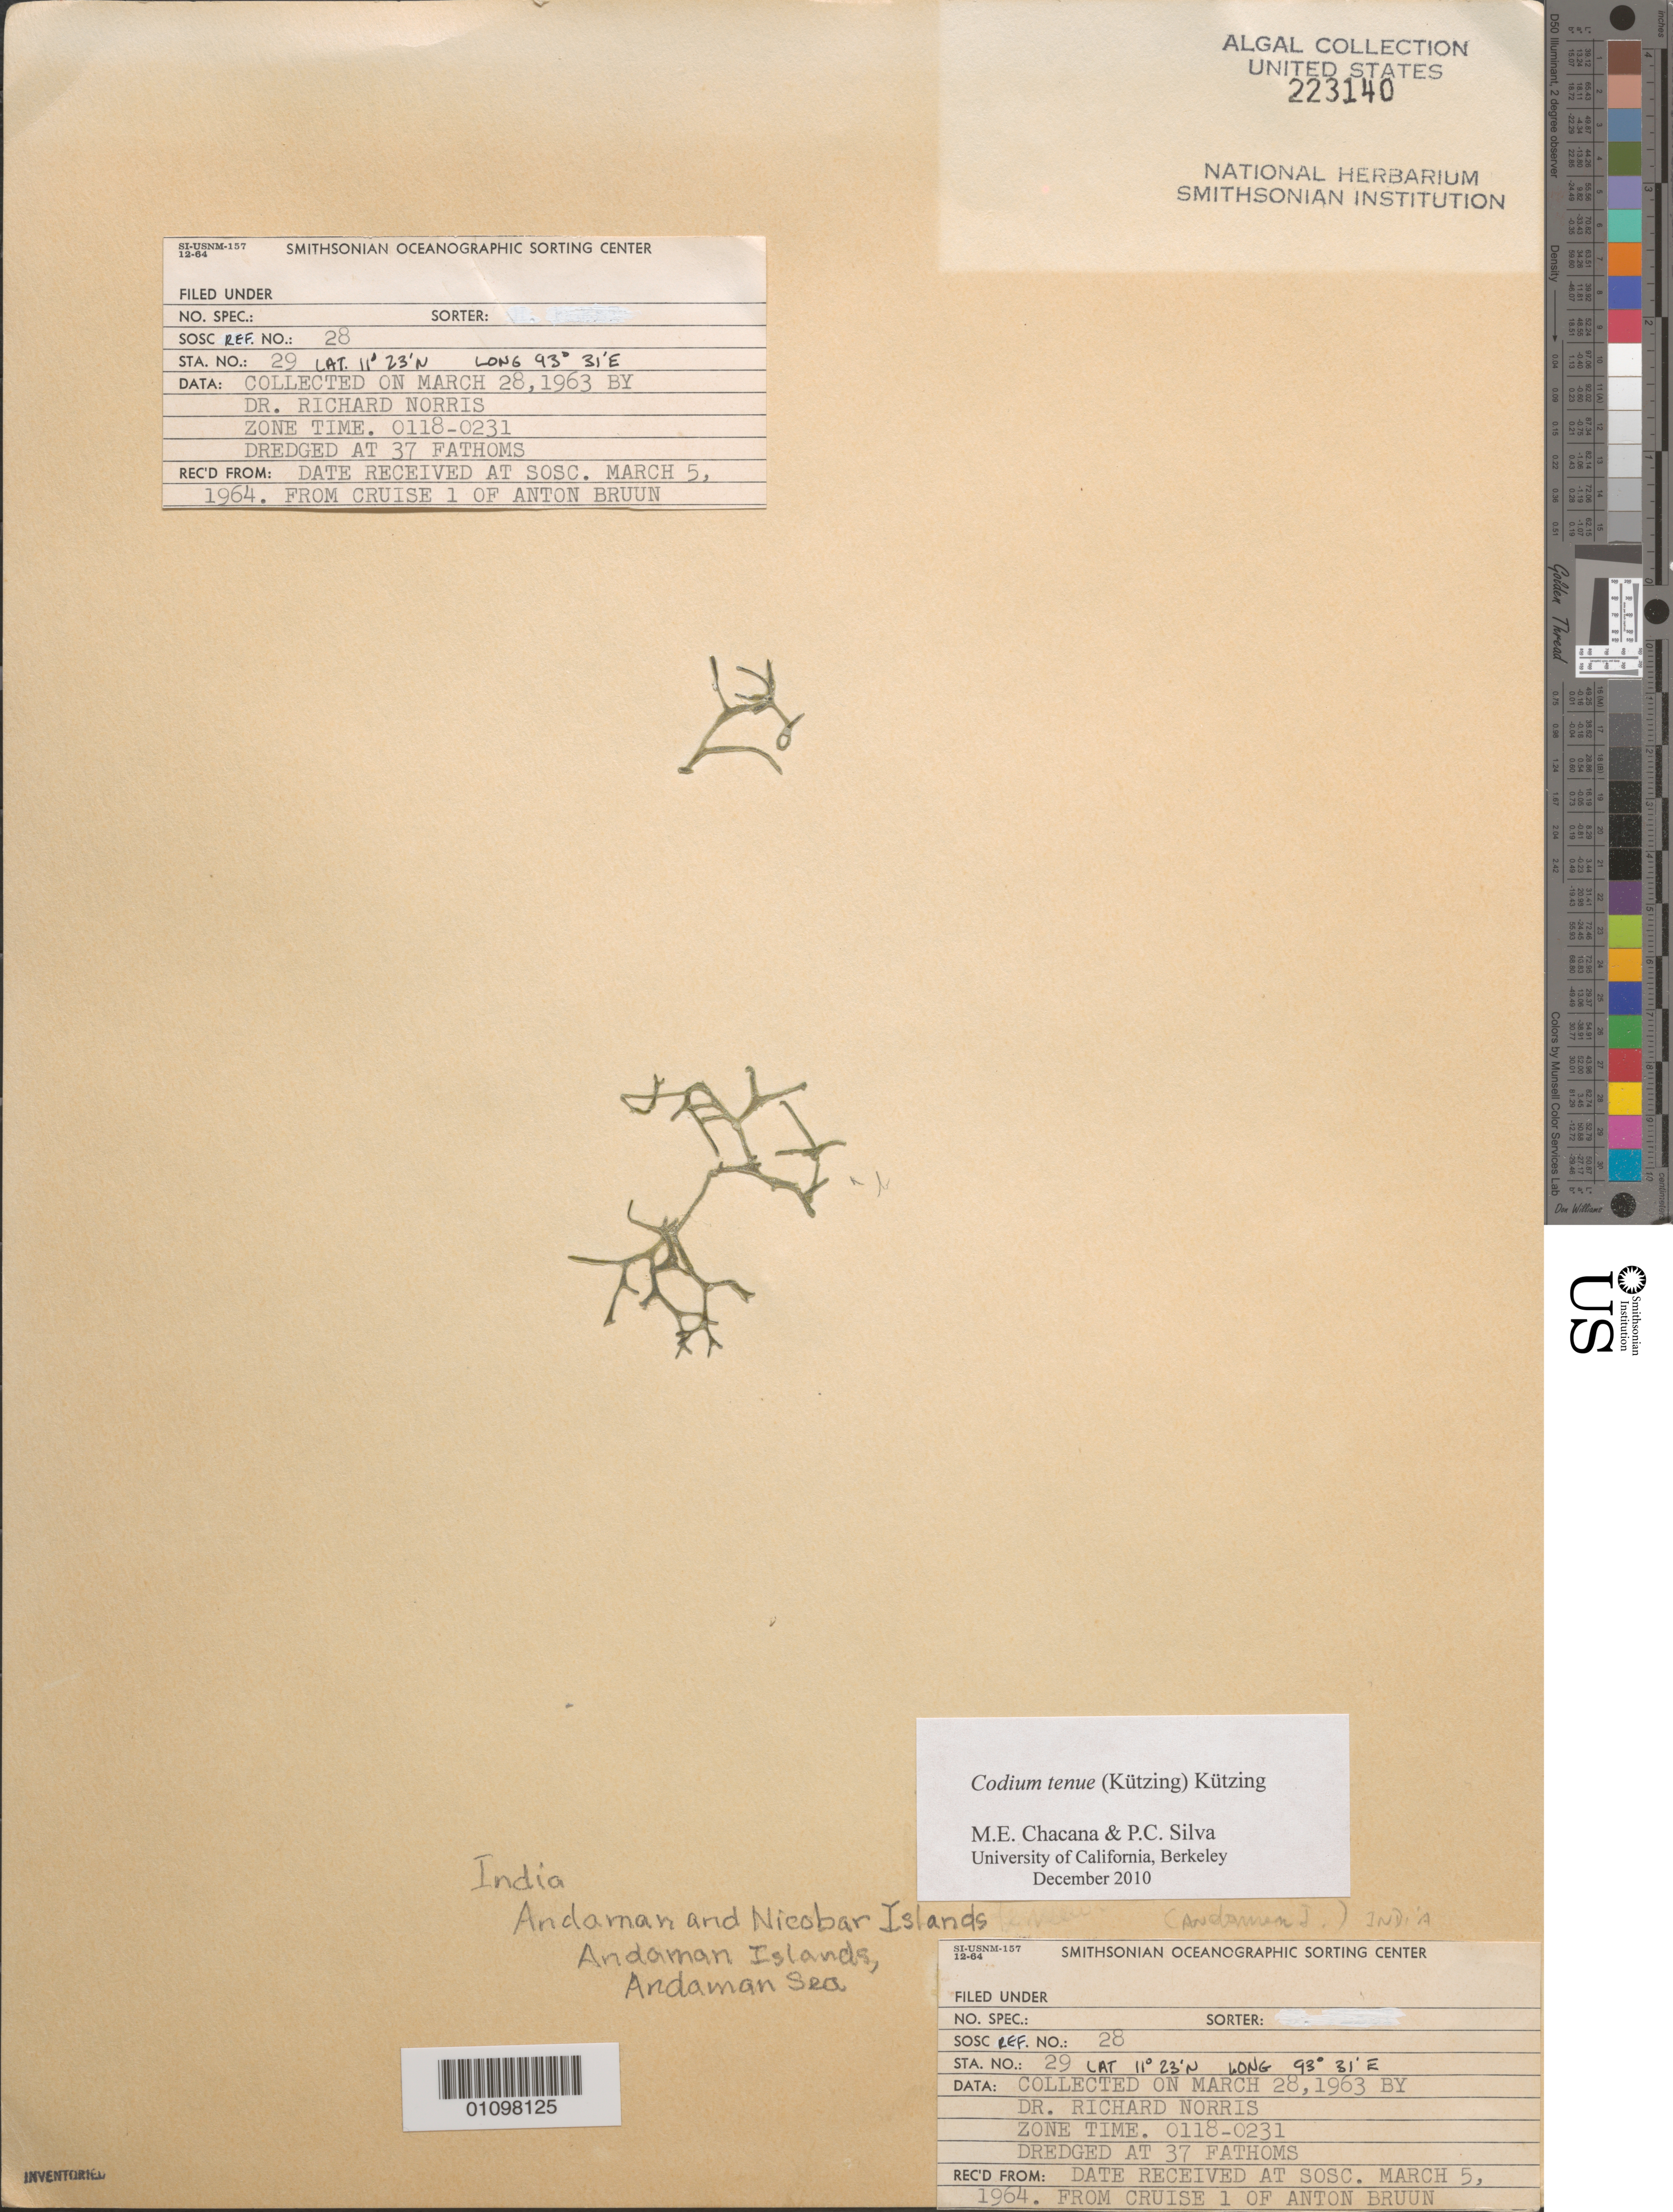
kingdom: Plantae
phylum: Chlorophyta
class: Ulvophyceae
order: Bryopsidales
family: Codiaceae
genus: Codium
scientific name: Codium tenue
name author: (Kütz.) Kütz.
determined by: Chacana, M. E.; Silva, P. C.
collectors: R. E. Norris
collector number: Station 29 & SOSC Ref 28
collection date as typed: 28 Mar 1963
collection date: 1963-03-28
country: India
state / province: Andaman and Nicobar Islands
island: Andaman Islands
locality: Andaman Sea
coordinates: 11 23'N, 98 31'E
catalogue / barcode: US 223140